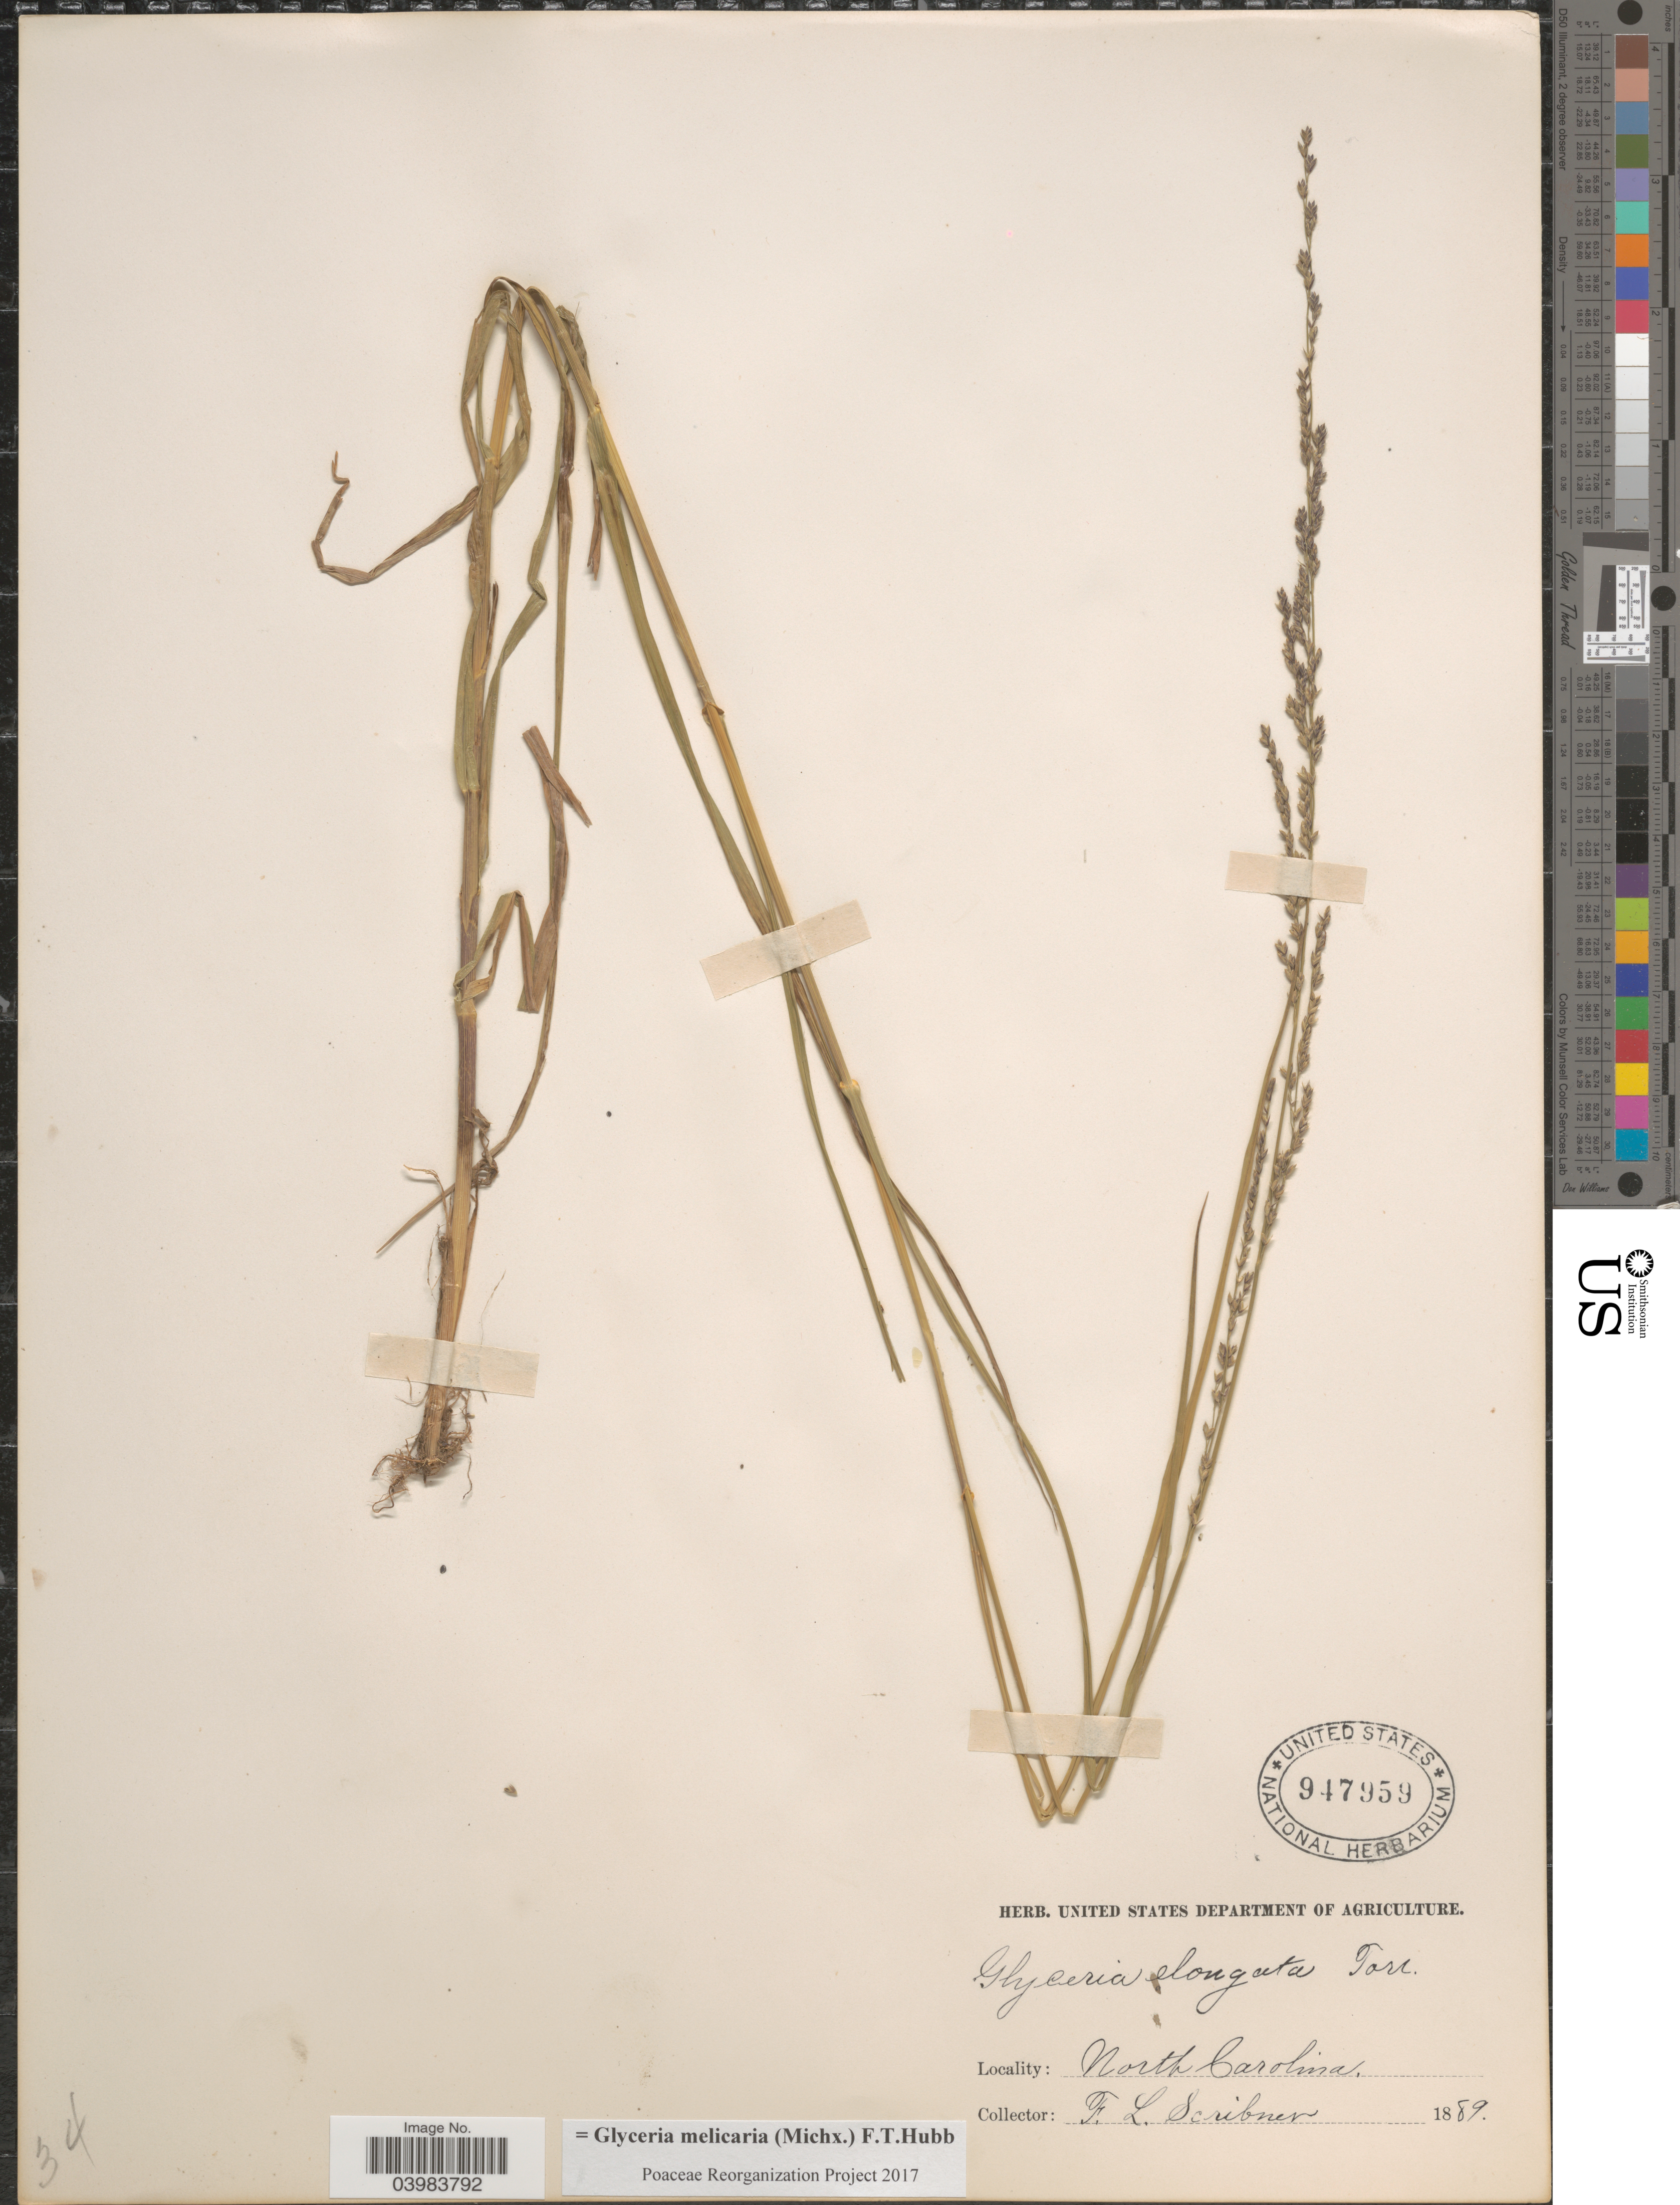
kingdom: Plantae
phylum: Tracheophyta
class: Liliopsida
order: Poales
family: Poaceae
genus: Glyceria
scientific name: Glyceria melicaria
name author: (Michx.) F.T. Hubb.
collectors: F. L. Scribner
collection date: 1889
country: United States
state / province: North Carolina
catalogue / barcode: US 947959